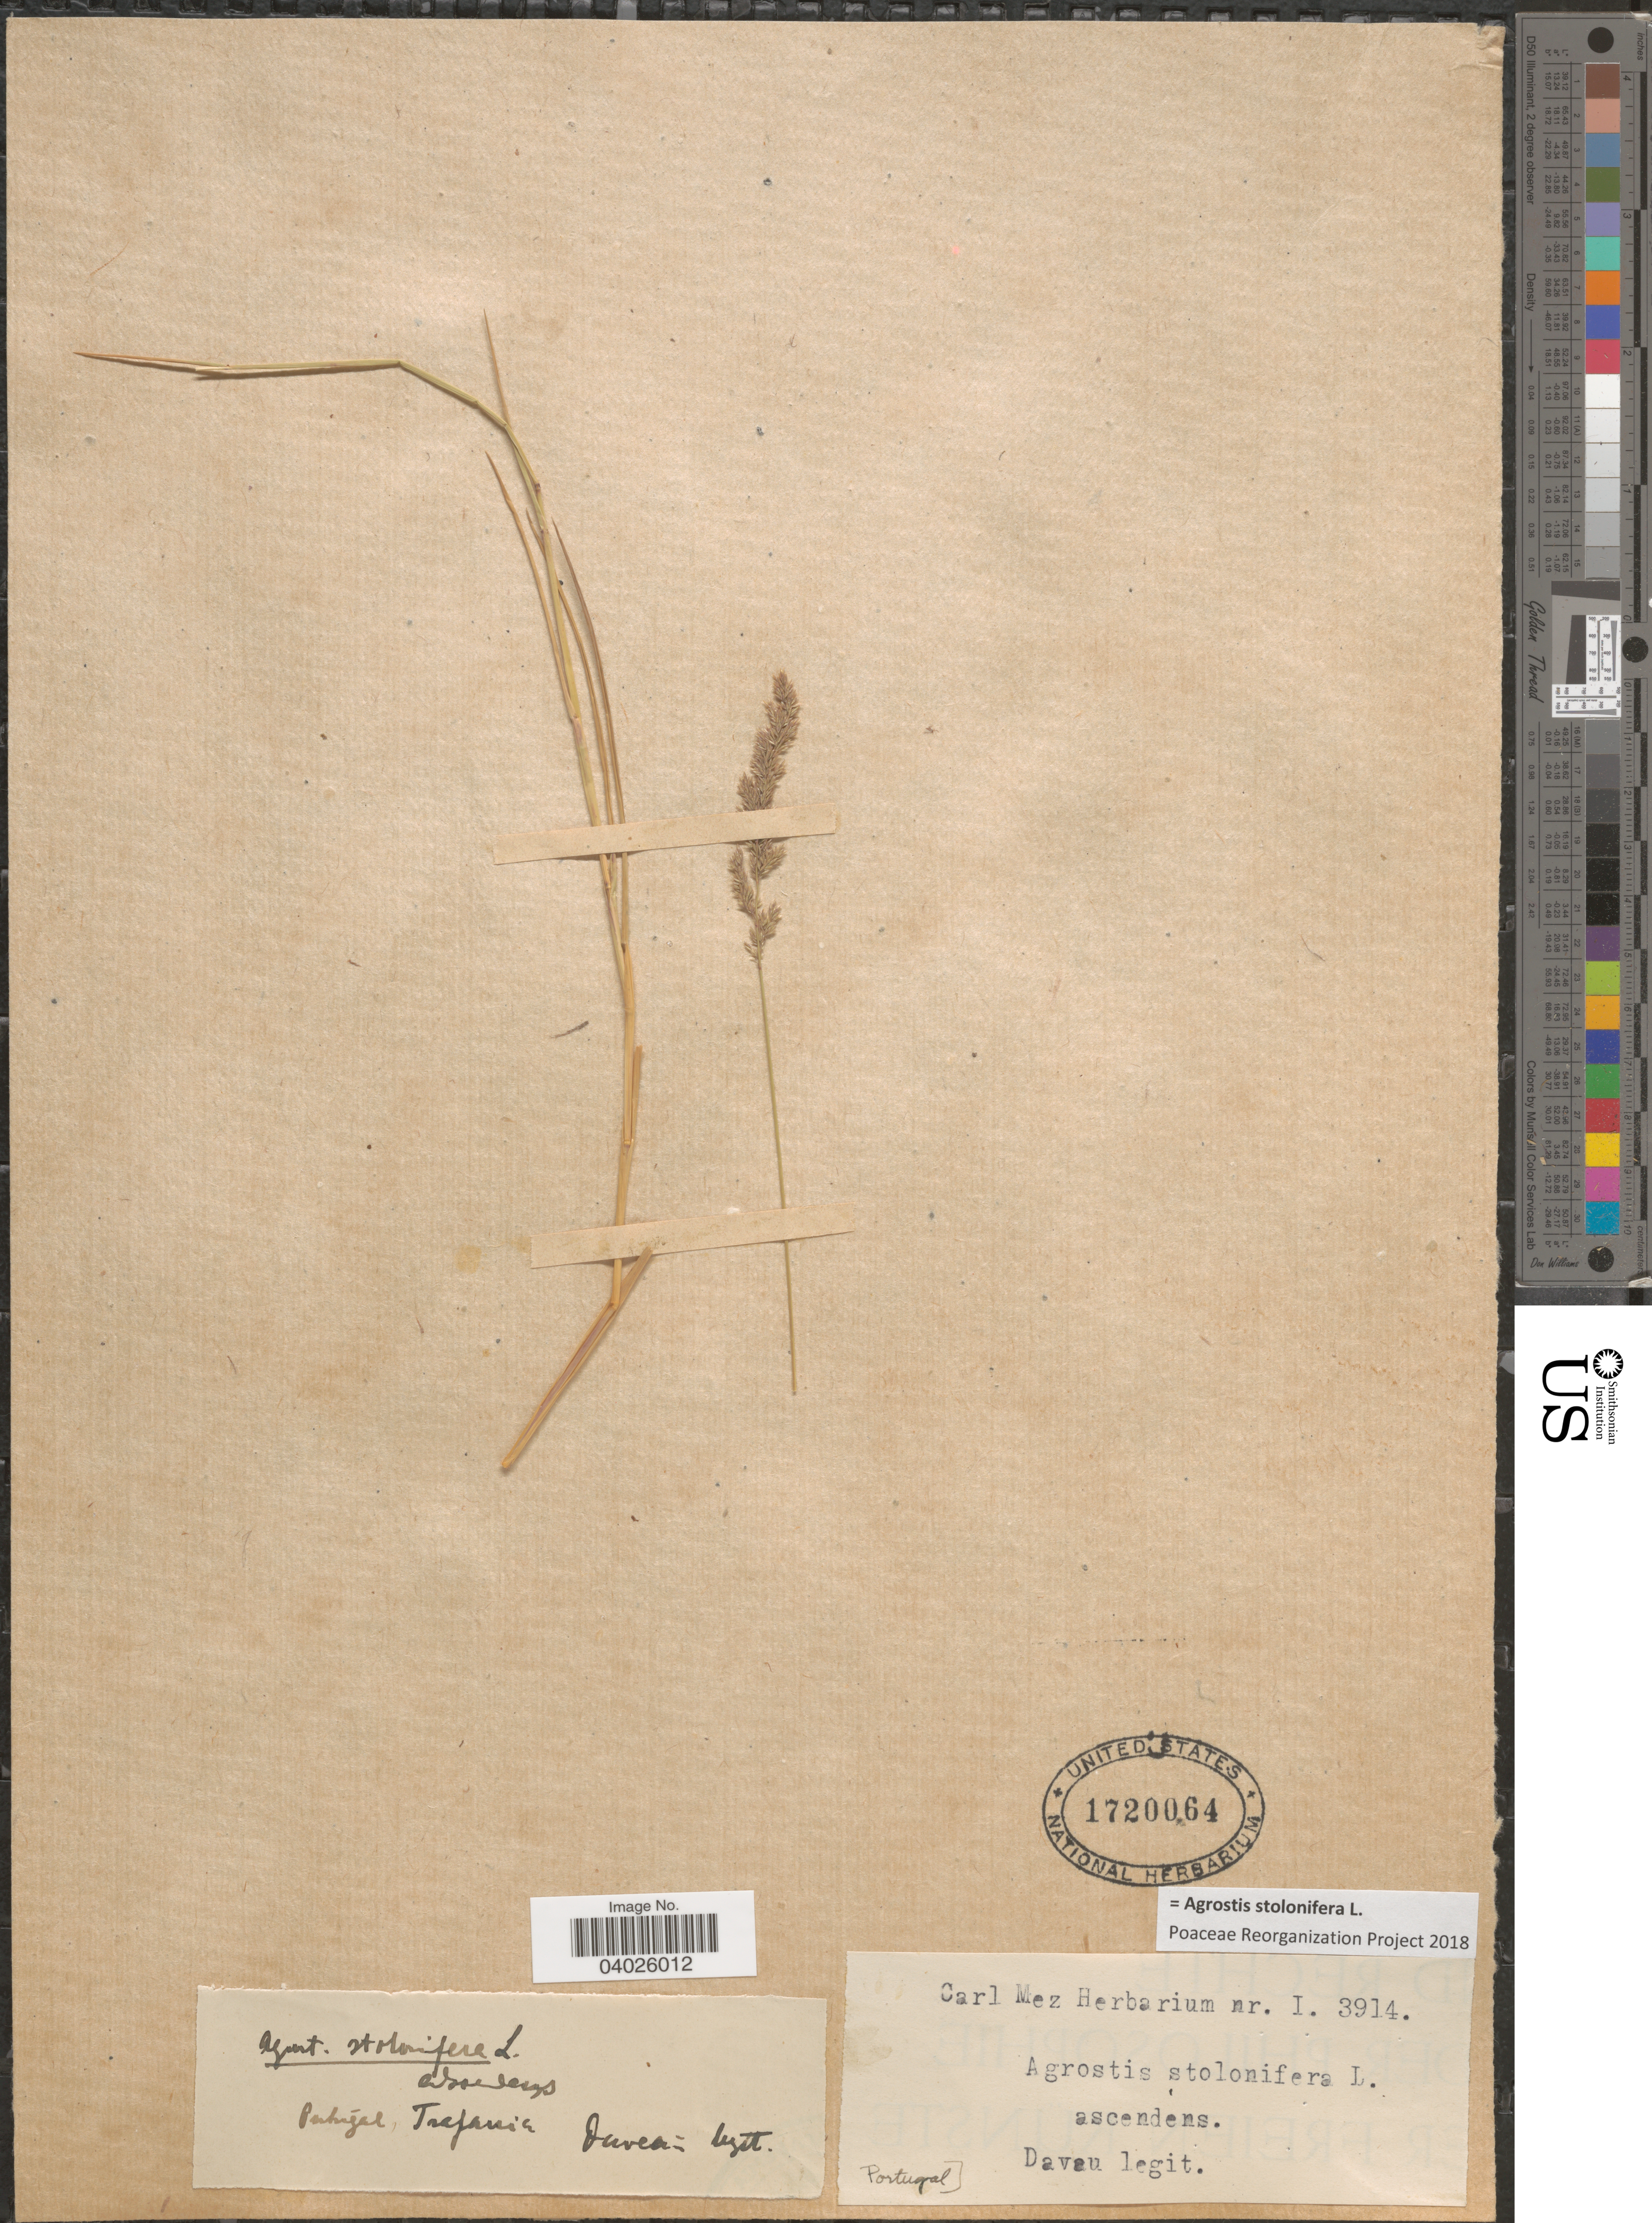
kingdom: Plantae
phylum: Tracheophyta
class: Liliopsida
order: Poales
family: Poaceae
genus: Agrostis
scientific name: Agrostis stolonifera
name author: L.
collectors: Davau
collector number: I 3914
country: Portugal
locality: Trafaria.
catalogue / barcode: US 1720064